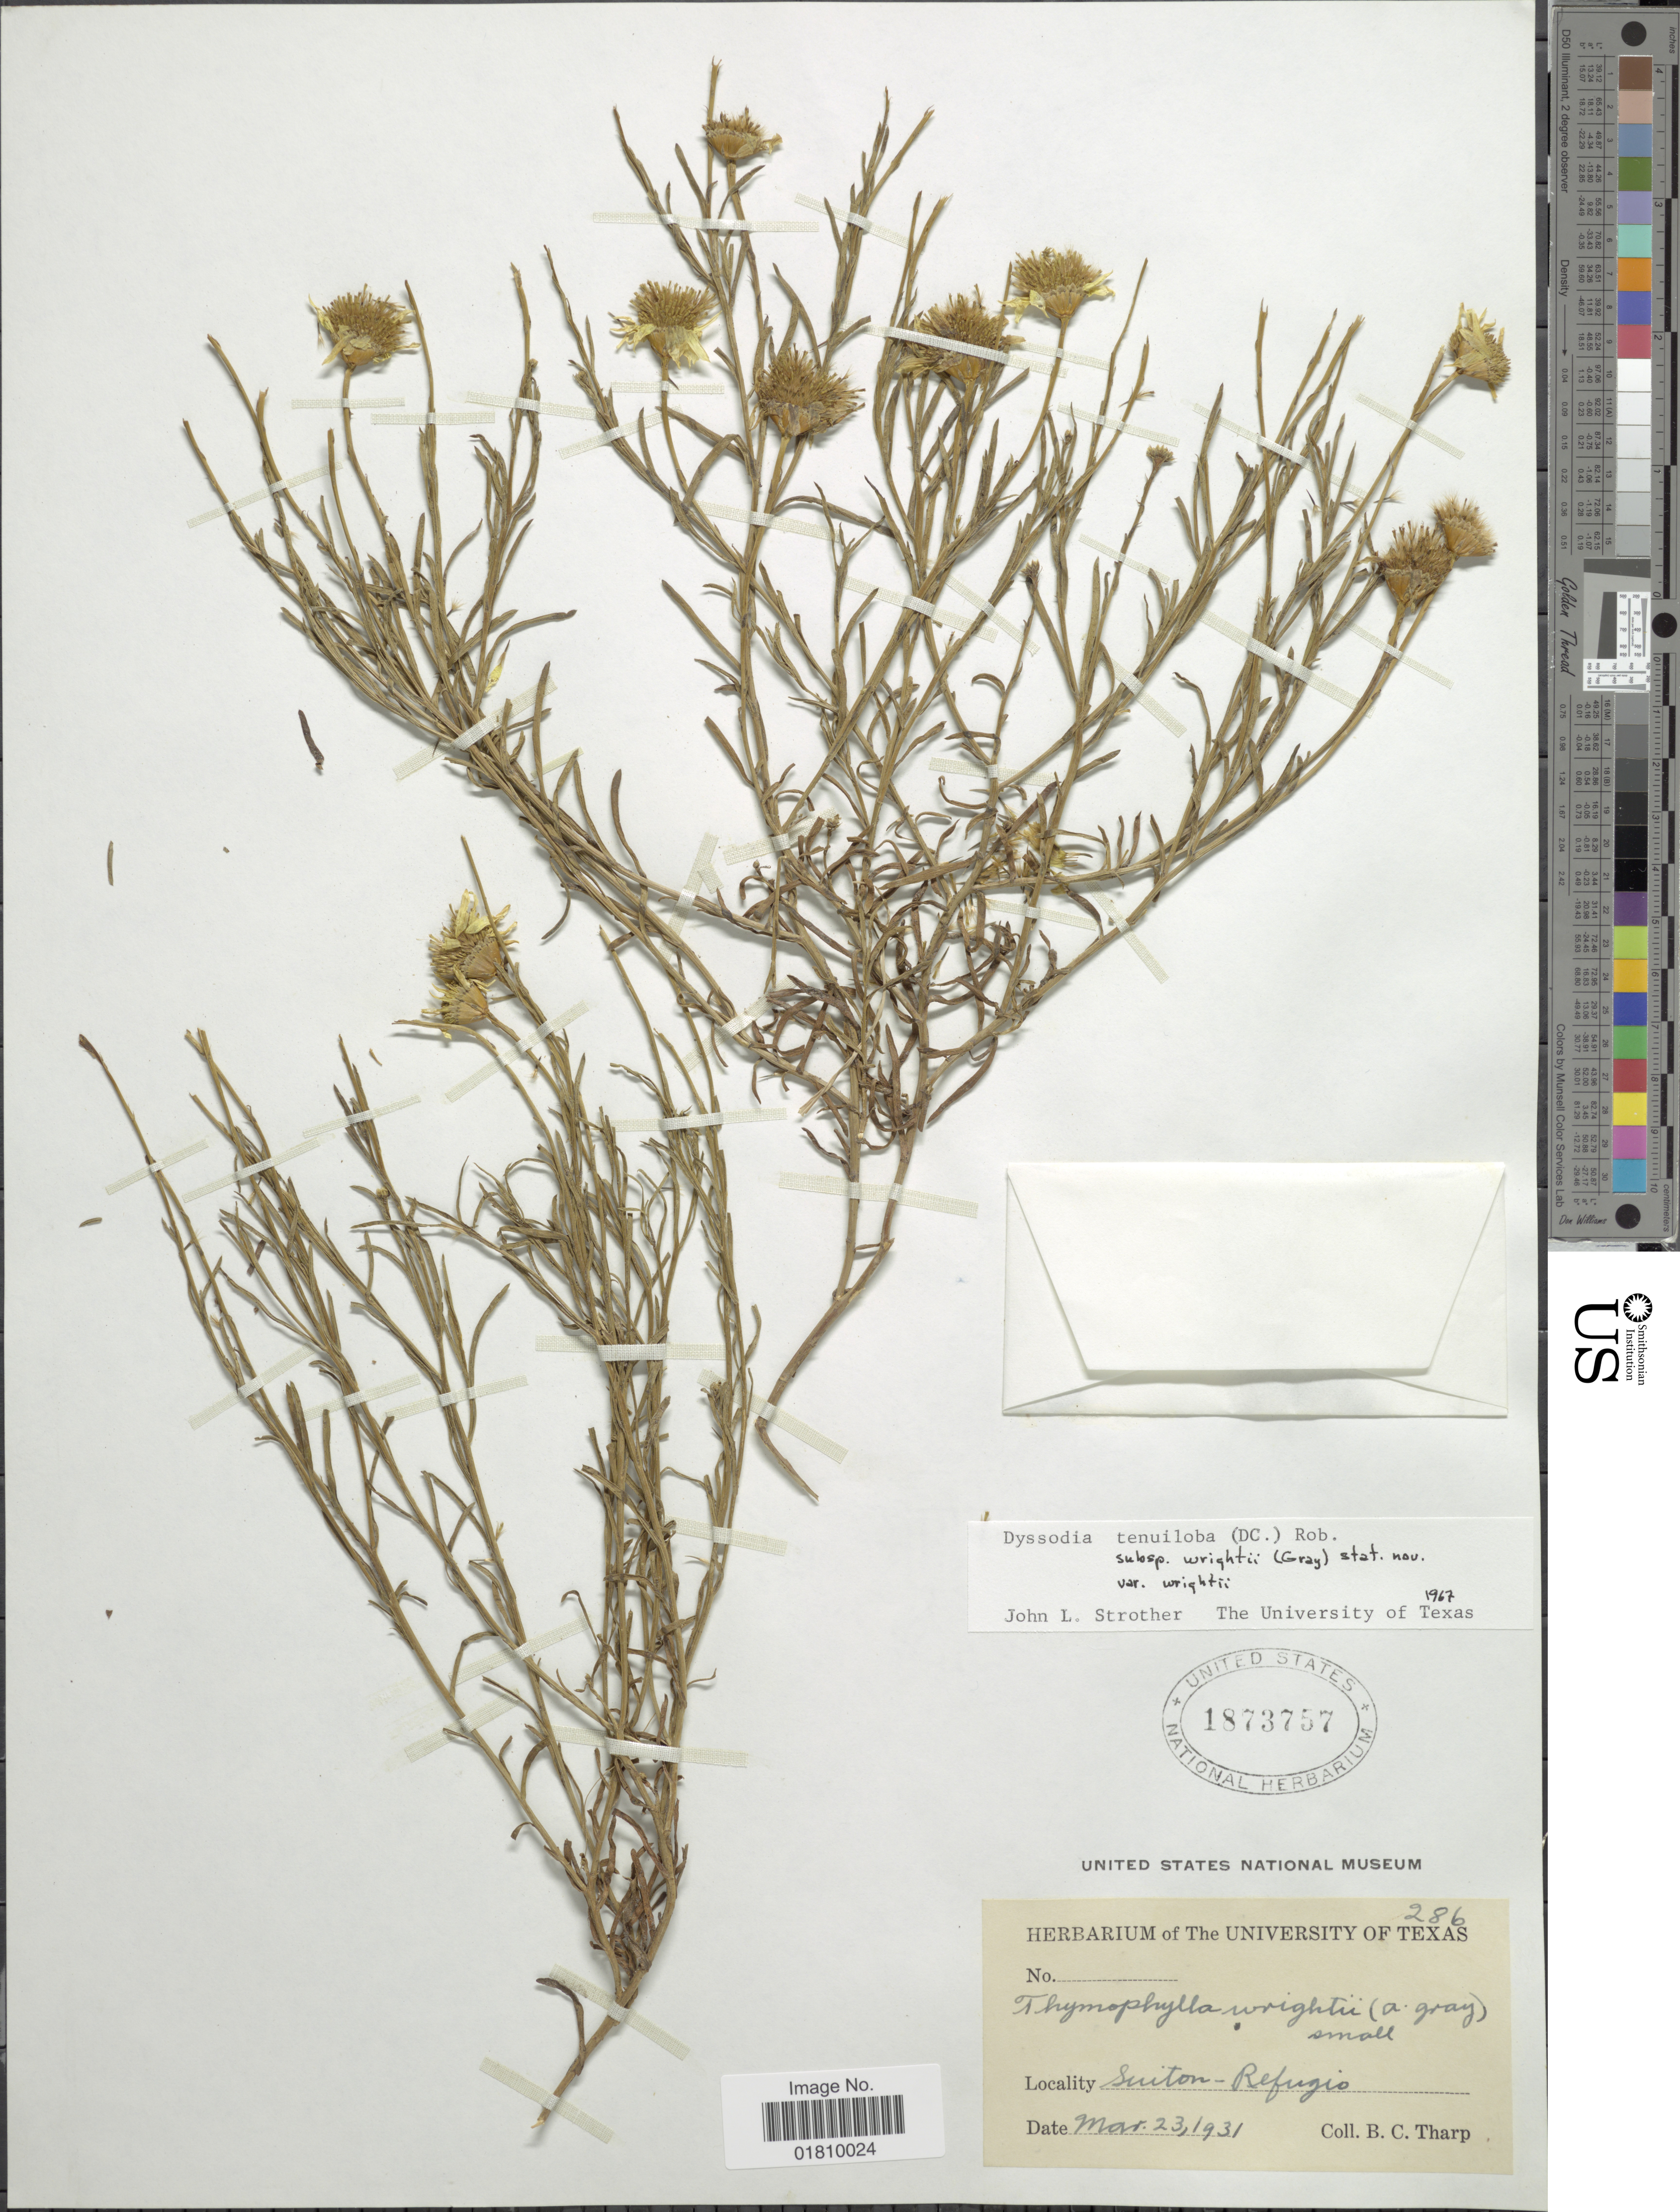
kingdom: Plantae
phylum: Tracheophyta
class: Magnoliopsida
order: Asterales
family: Asteraceae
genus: Thymophylla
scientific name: Thymophylla tenuiloba var. wrightii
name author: (A. Gray) Strother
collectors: B. C. Tharp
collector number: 286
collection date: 1931-03-23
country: United States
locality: Suiton-Refugio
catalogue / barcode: US 1873757